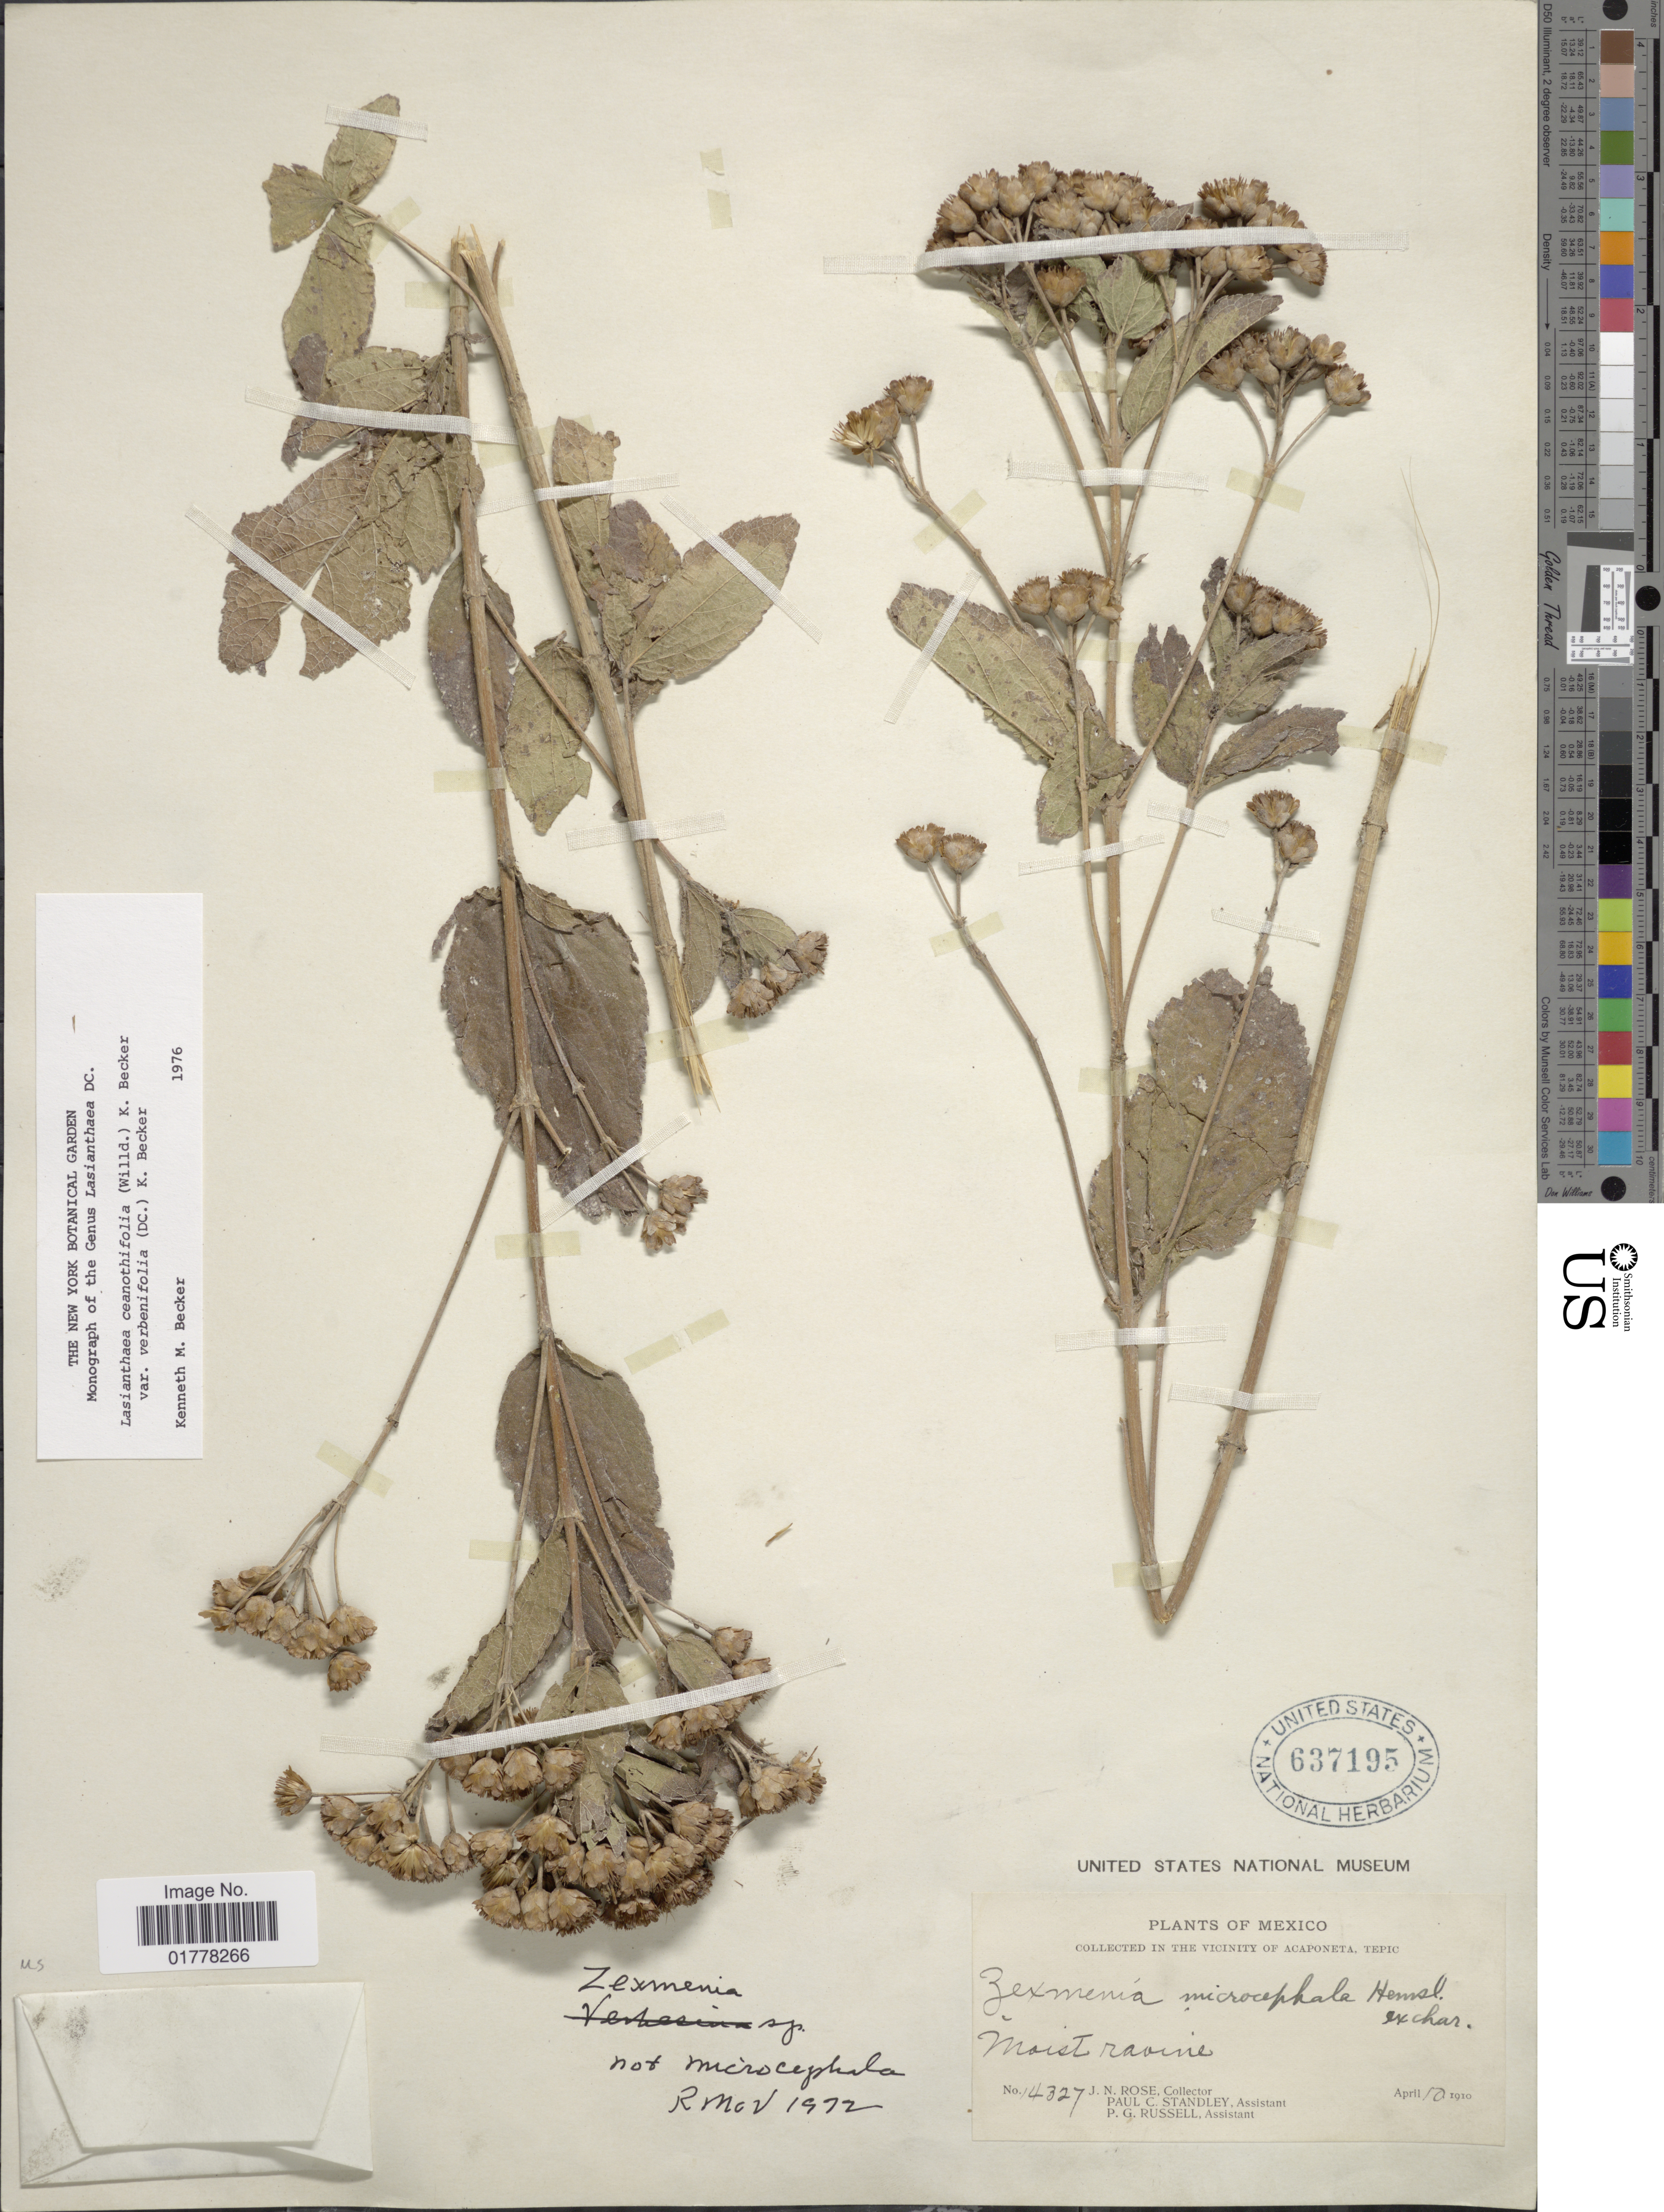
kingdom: Plantae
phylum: Tracheophyta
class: Magnoliopsida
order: Asterales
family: Asteraceae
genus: Lasianthaea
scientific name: Lasianthaea ceanothifolia var. verbenifolia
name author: (DC.) K.M. Becker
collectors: J. N. Rose, P. C. Standley & P. G. Russell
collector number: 14327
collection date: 1910-04-10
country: Mexico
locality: In the vicinity of Acaponeta, Tepic. Moist ravine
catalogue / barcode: US 637195